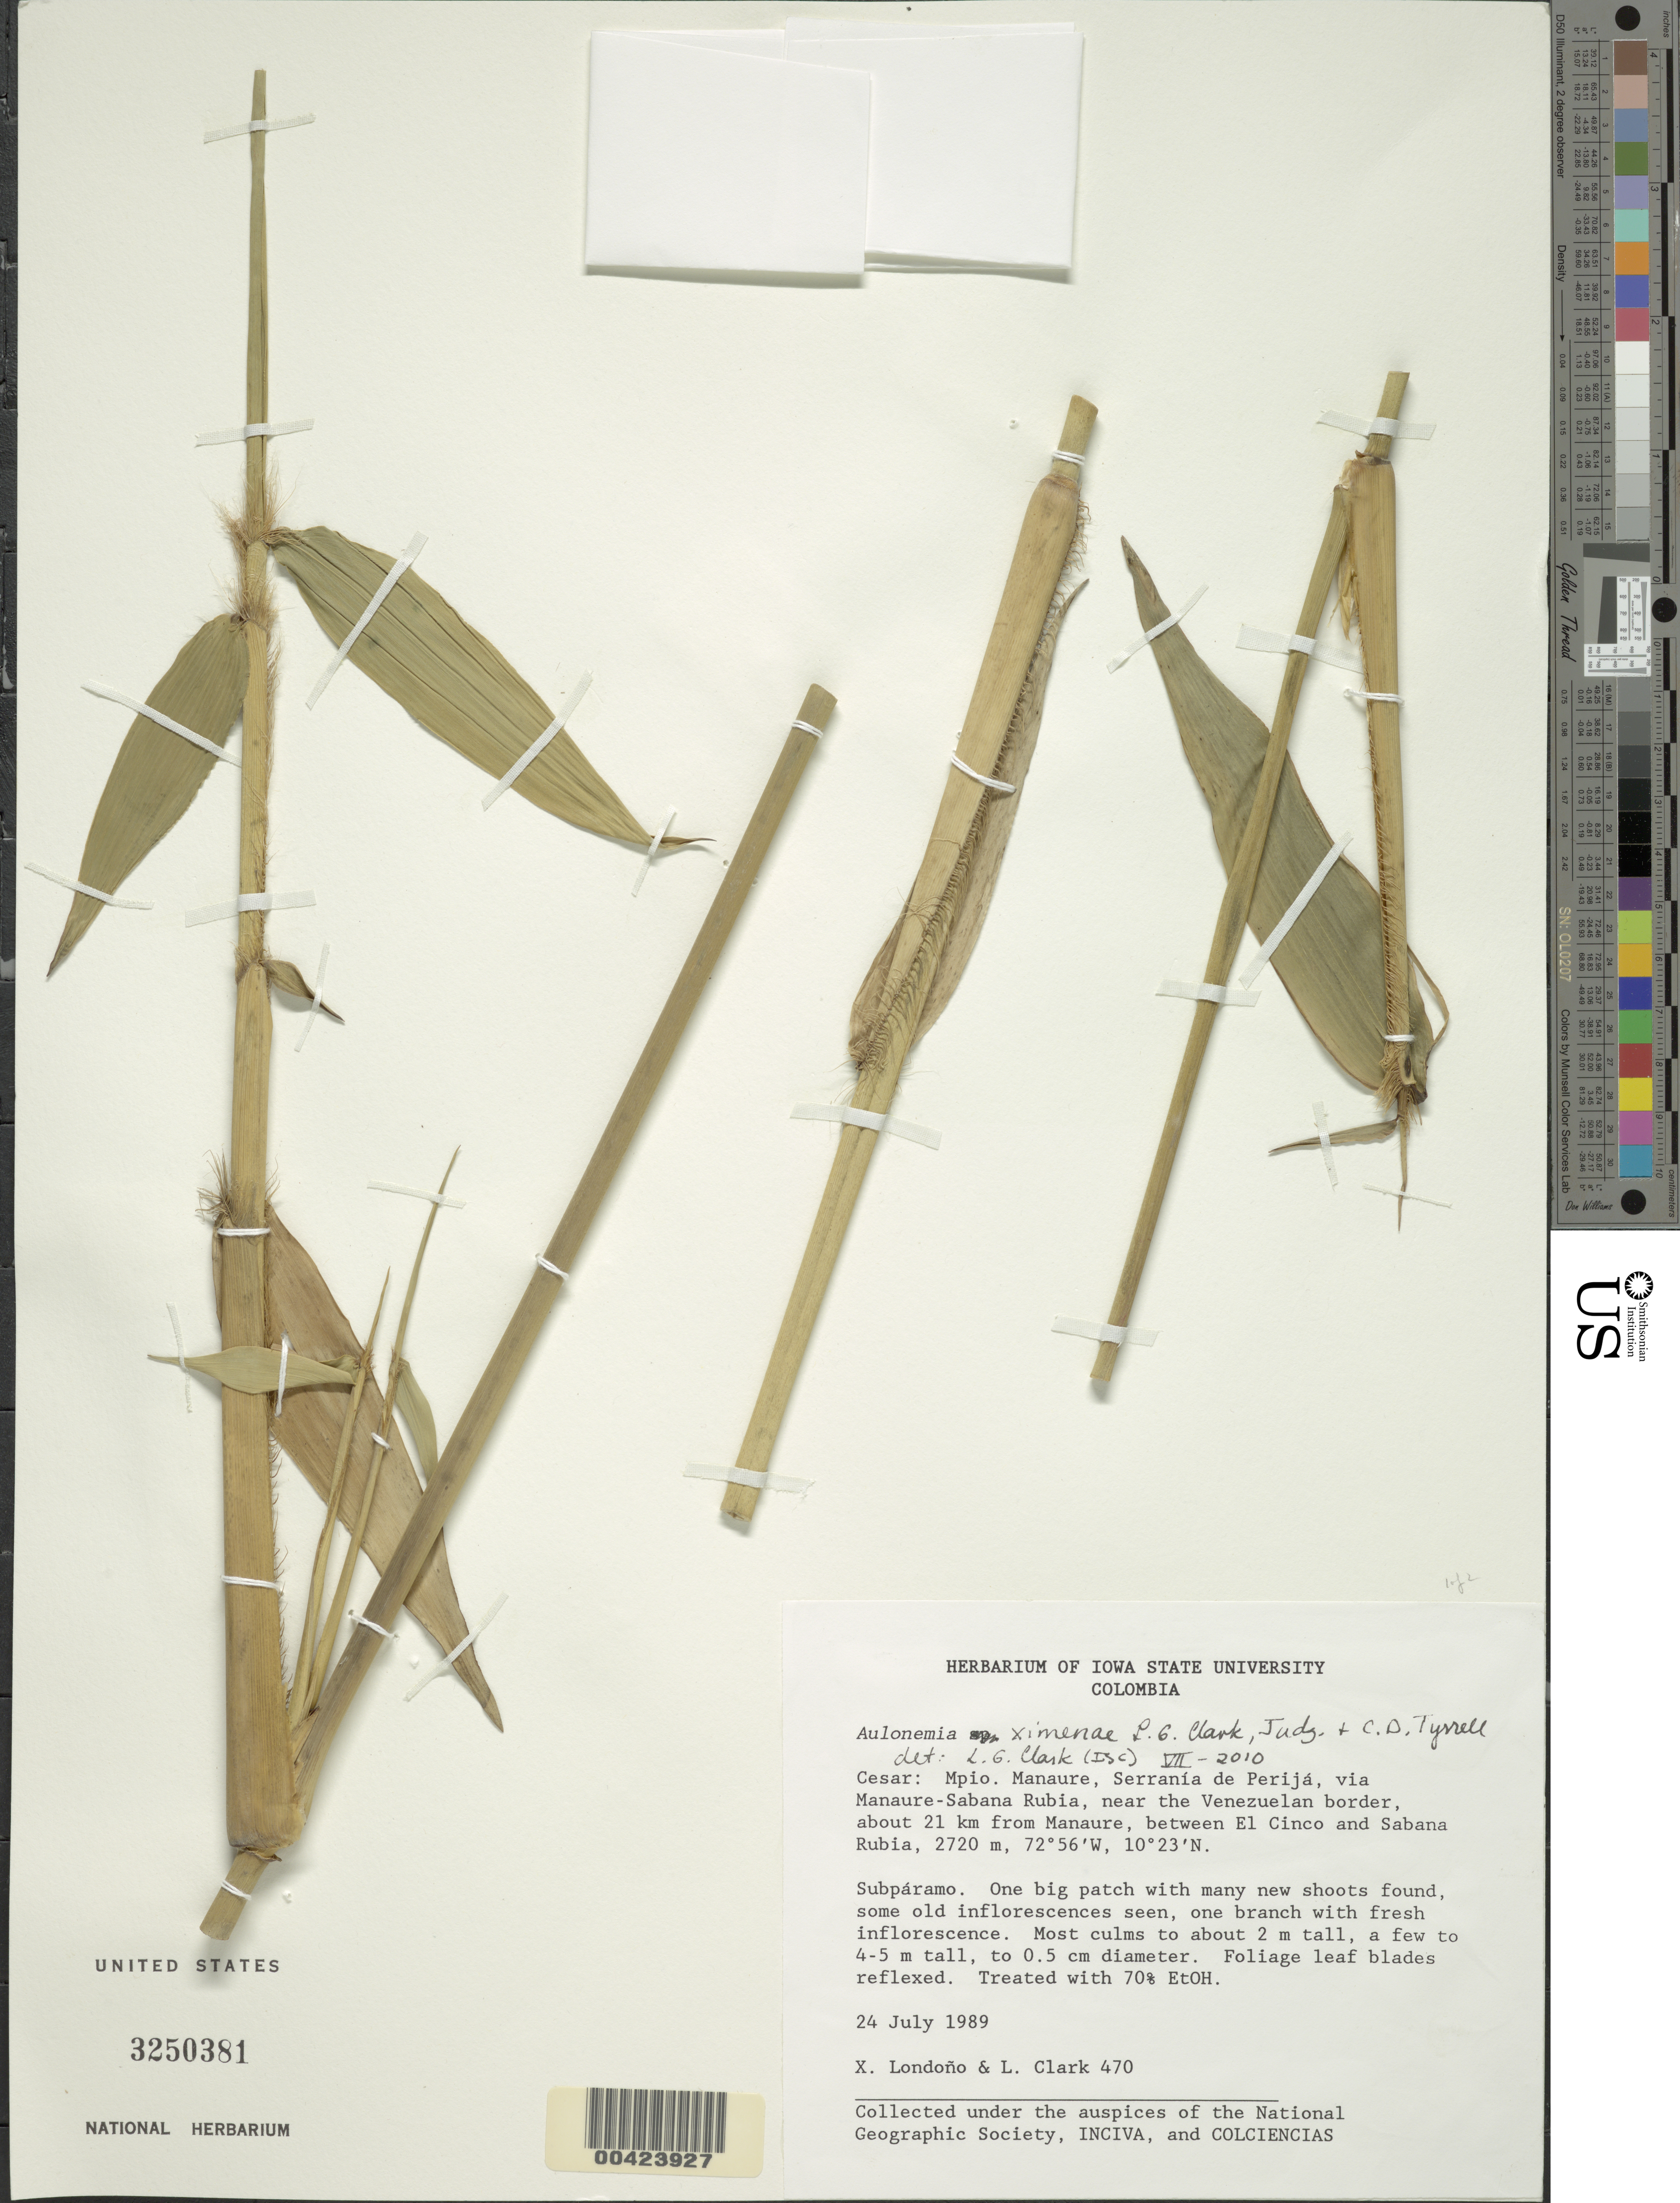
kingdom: Plantae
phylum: Tracheophyta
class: Liliopsida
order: Poales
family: Poaceae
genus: Aulonemia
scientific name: Aulonemia ximenae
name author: L.G. Clark et al.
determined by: Clark, Lynn G., (ISC), Iowa State University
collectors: X. Londoño & L. G. Clark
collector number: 470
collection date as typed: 24 Jul 1989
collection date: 1989-07-24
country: Colombia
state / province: César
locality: Manaure Mun. (?), Serrania de Perija, between El Cinco and Sabana Rubia, near Venezuelan border, about 21 km from Manaure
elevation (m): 2720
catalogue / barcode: US 3250381